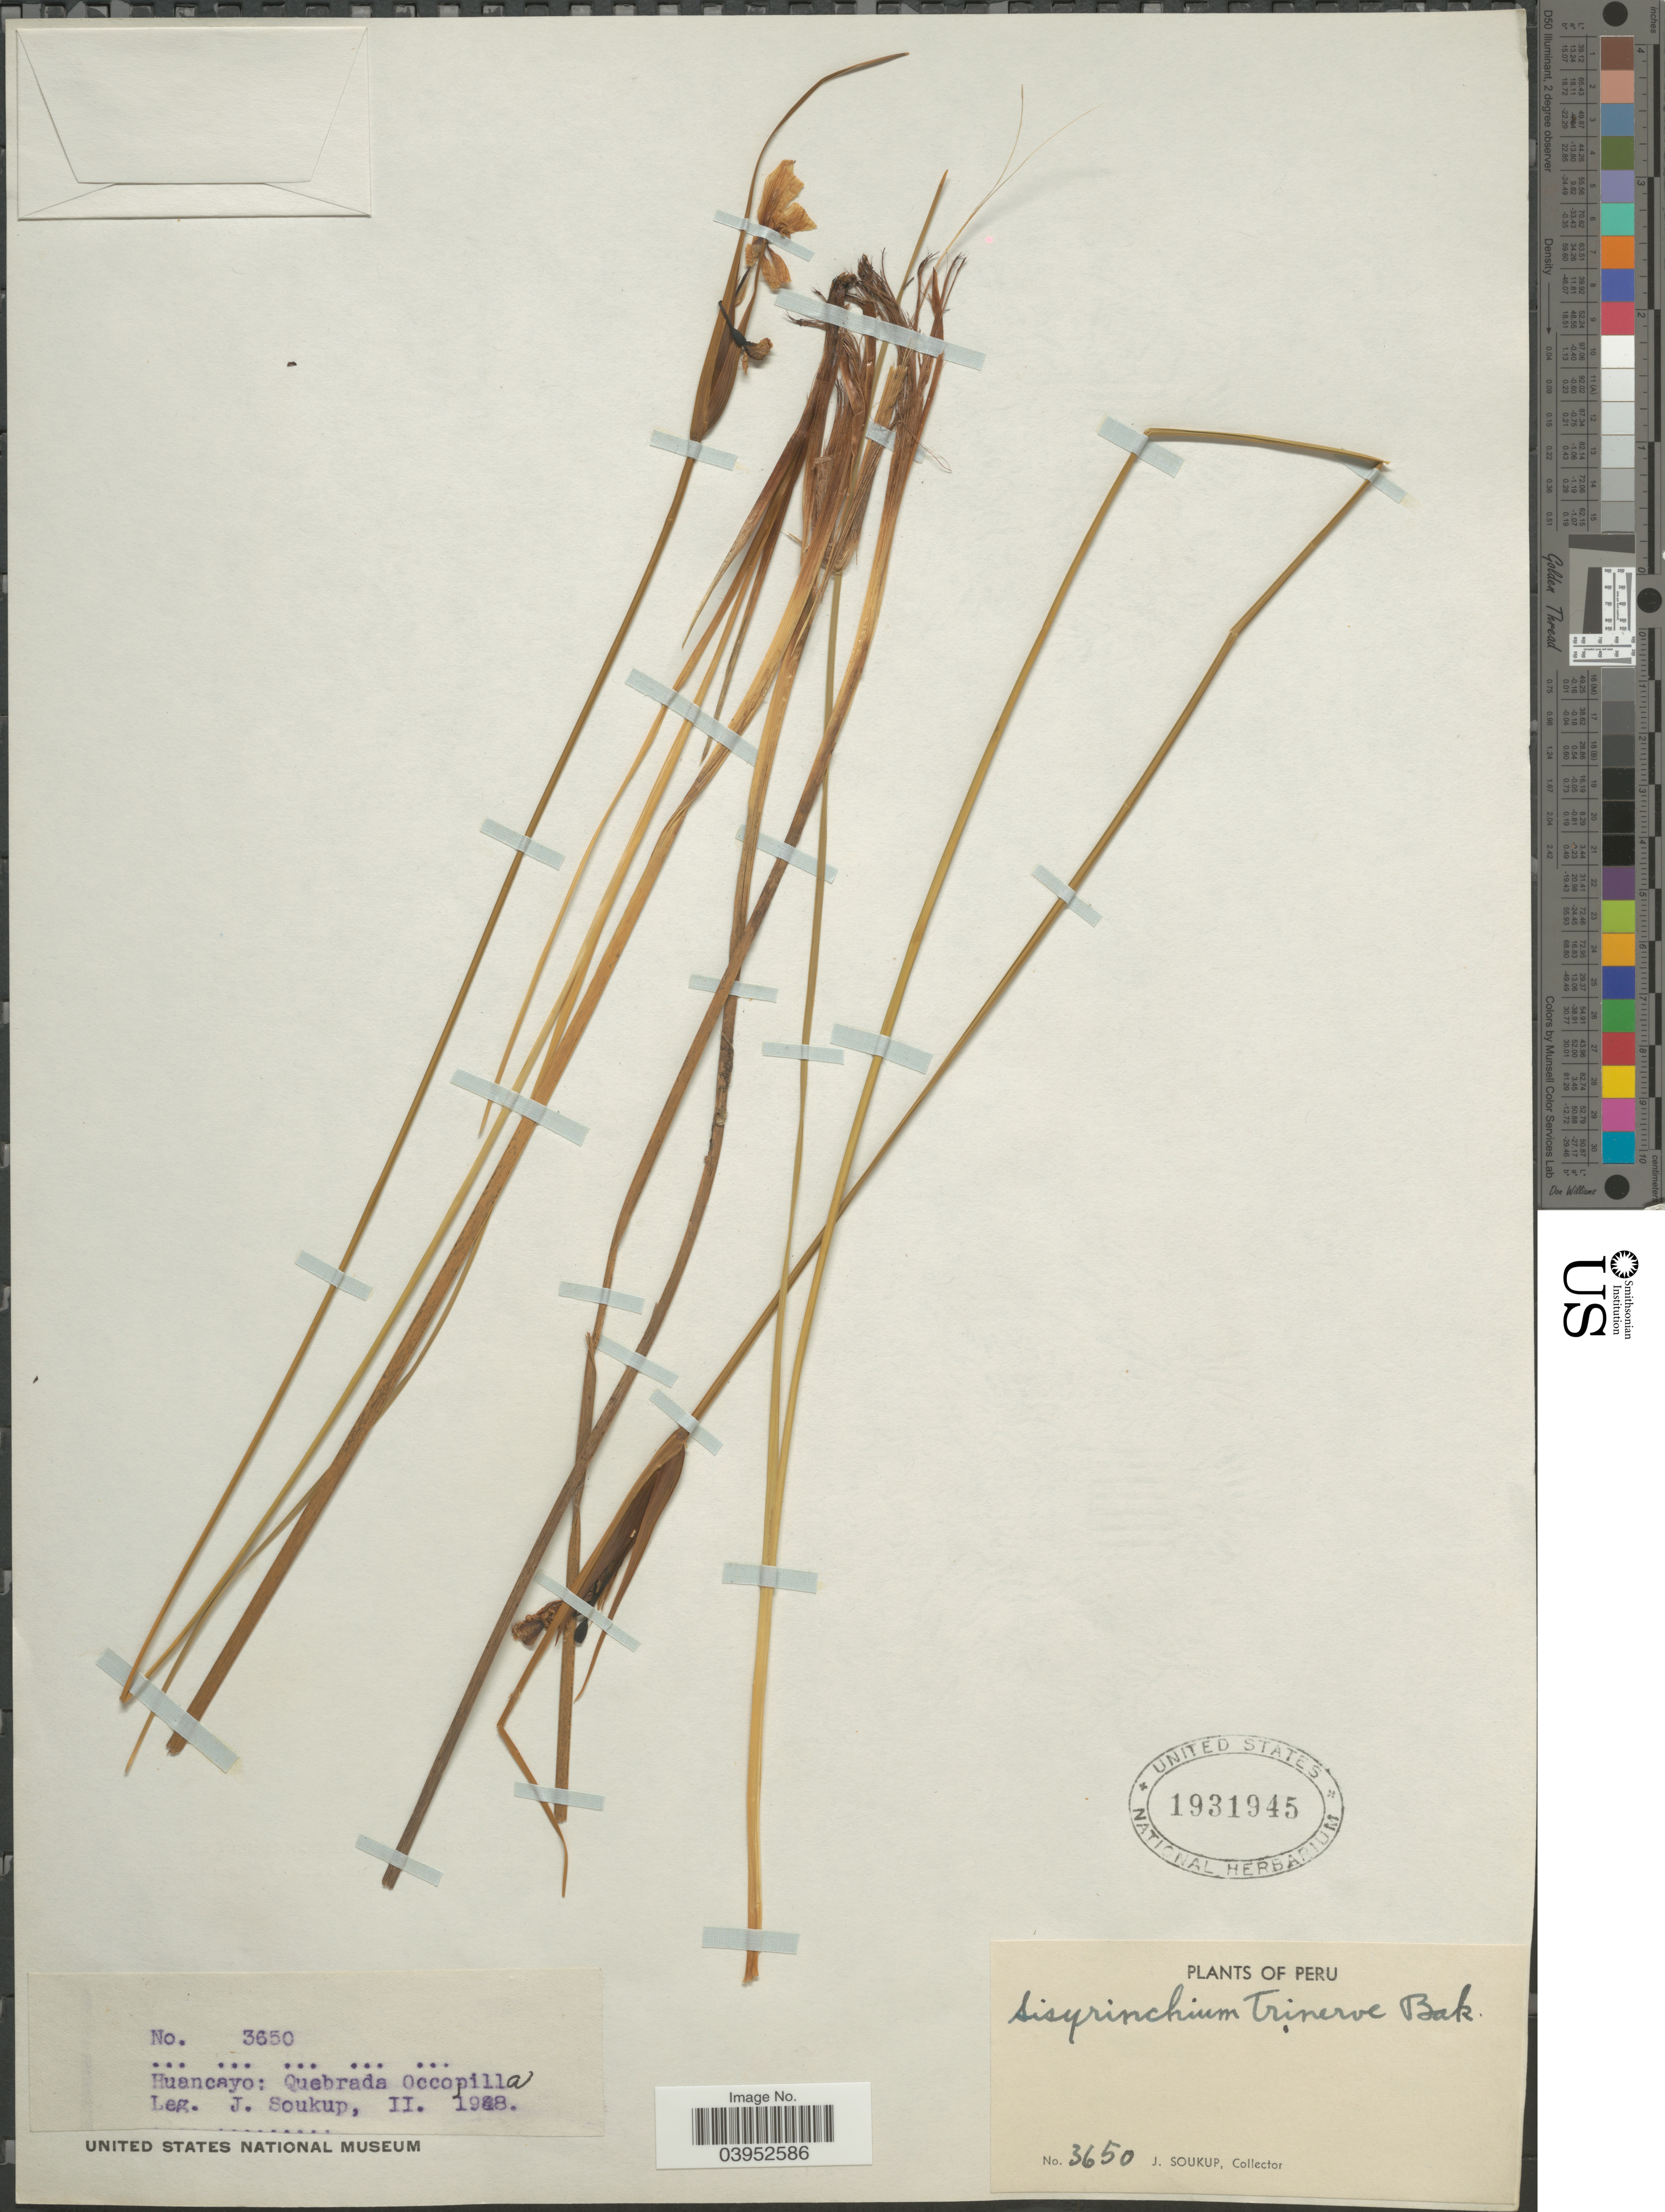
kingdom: Plantae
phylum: Tracheophyta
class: Liliopsida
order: Asparagales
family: Iridaceae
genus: Sisyrinchium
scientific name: Sisyrinchium trinerve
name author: Baker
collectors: J. Soukup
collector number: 3650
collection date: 1948-02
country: Peru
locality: Huancayo: Quebrada Occopilla.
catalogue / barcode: US 1931945